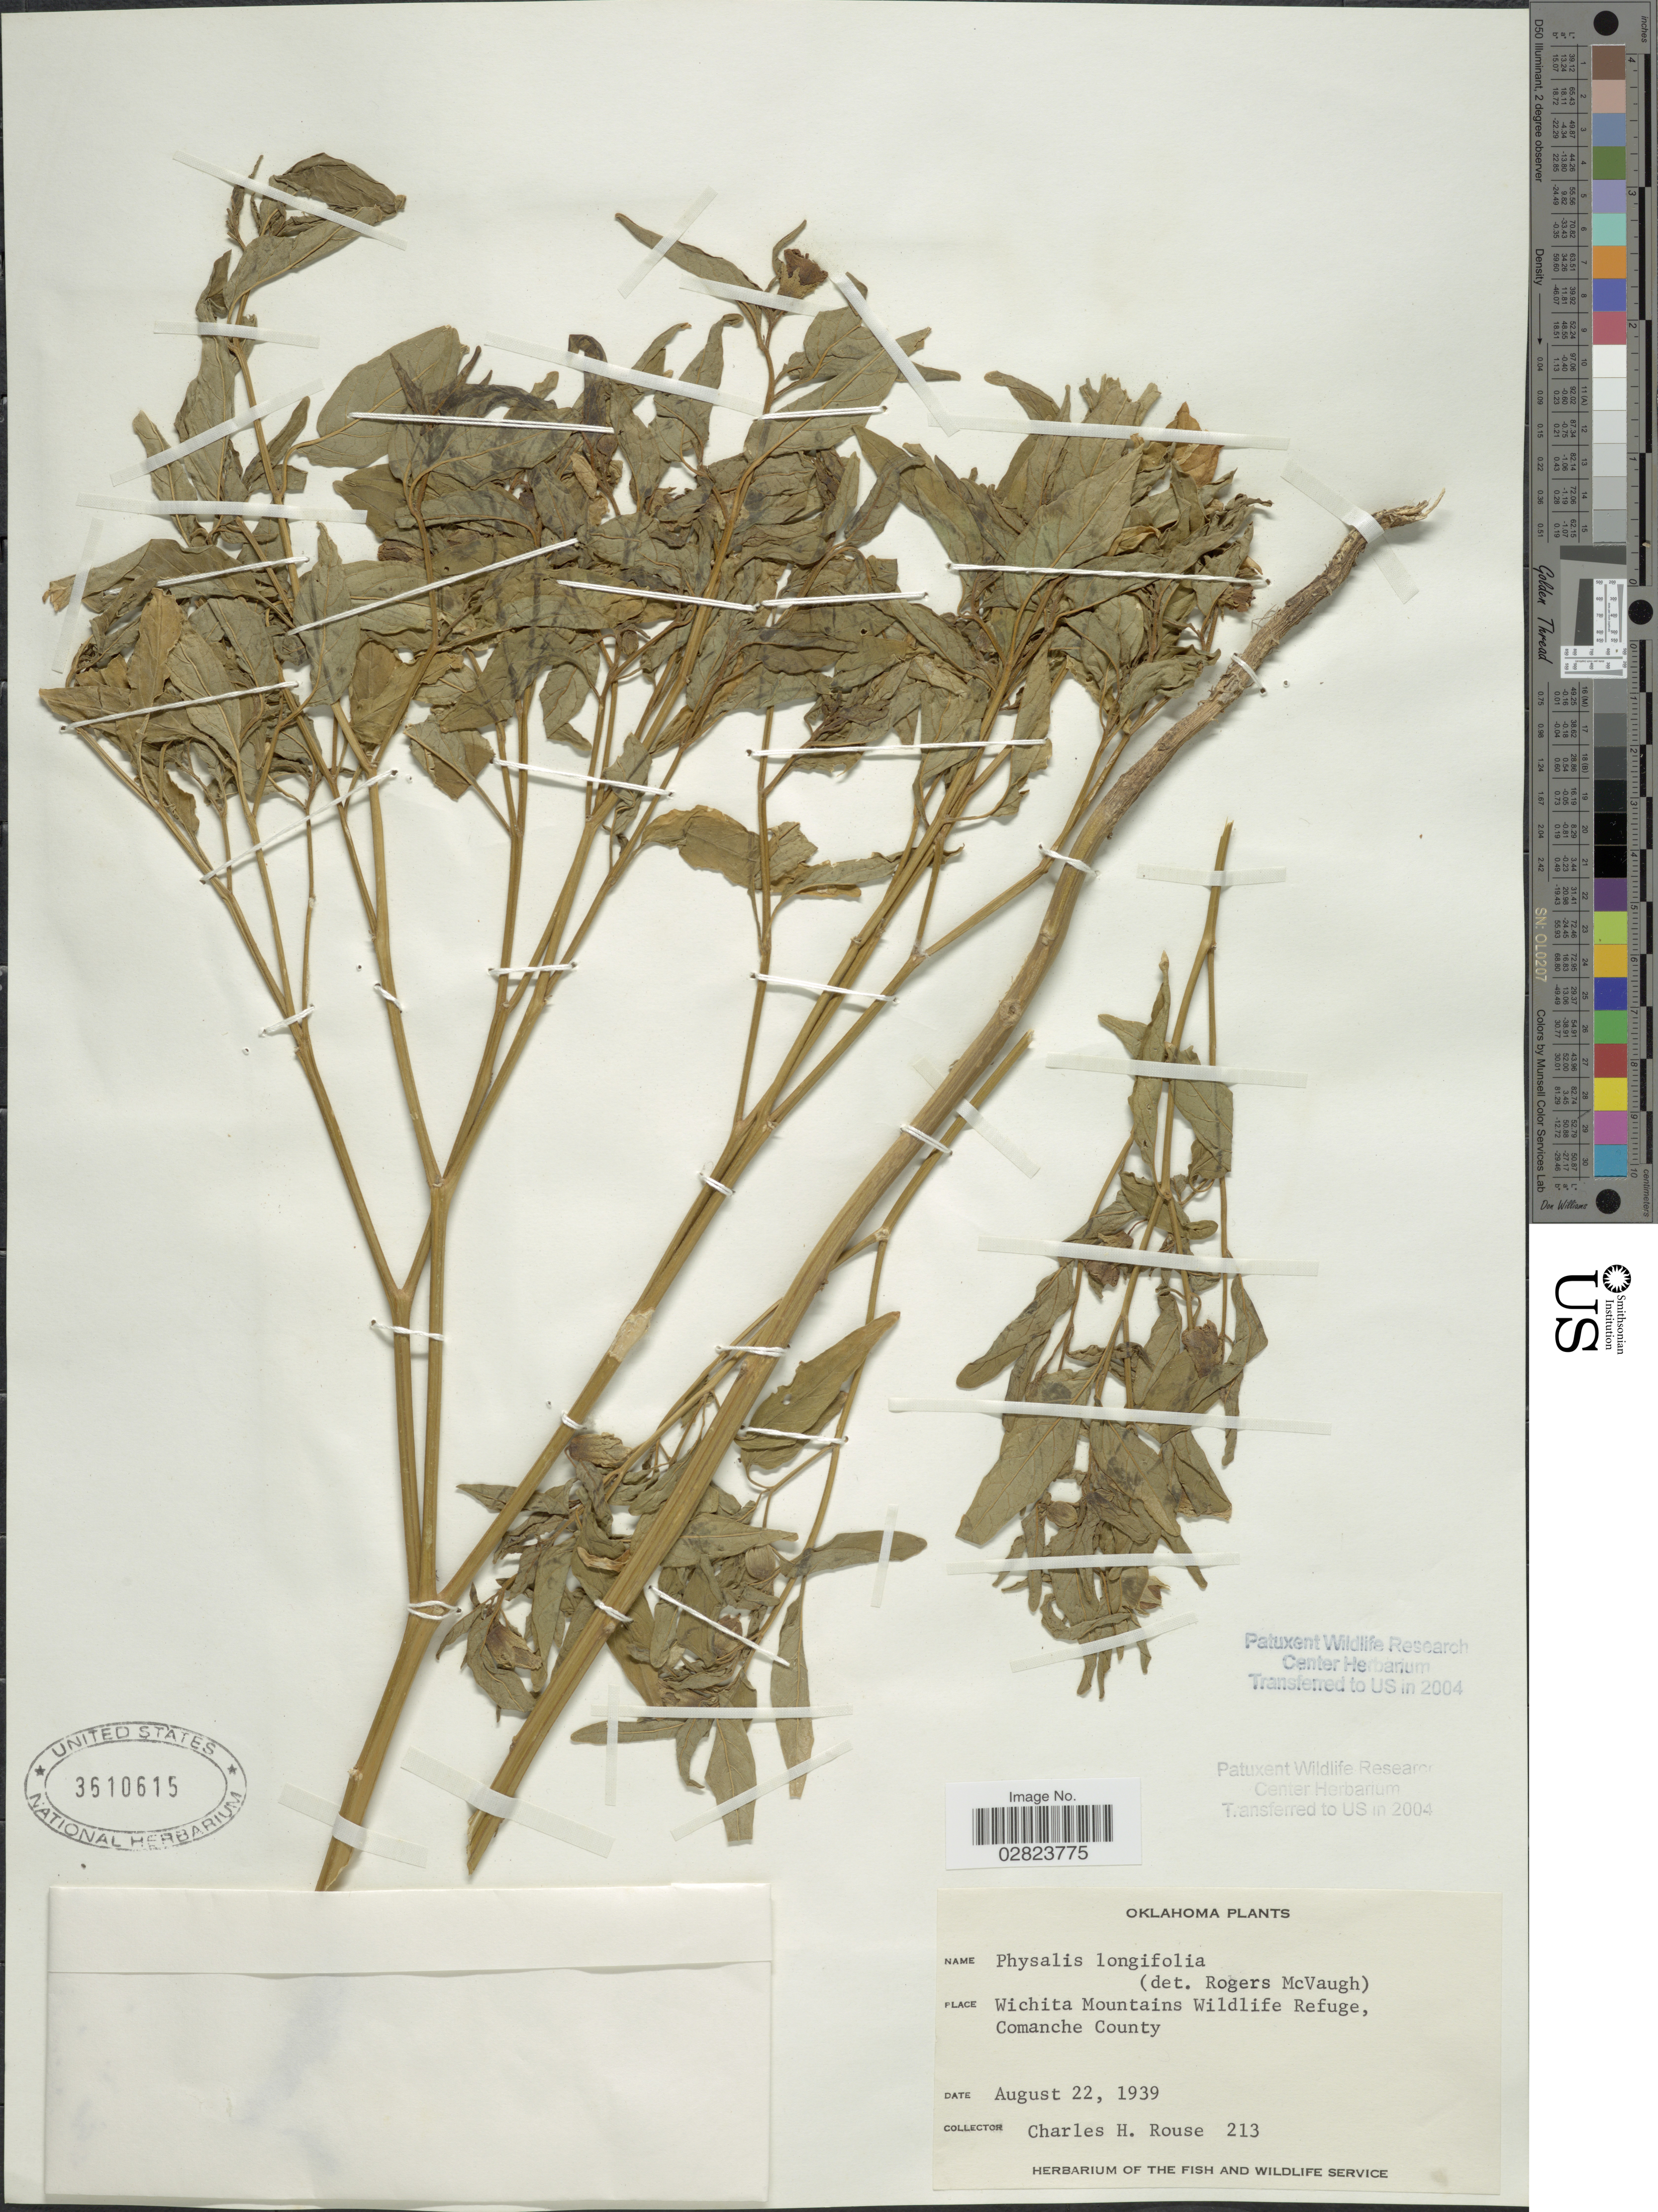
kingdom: Plantae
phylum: Tracheophyta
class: Magnoliopsida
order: Solanales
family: Solanaceae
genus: Physalis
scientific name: Physalis longifolia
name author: Nutt.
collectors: C. Rouse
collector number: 213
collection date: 1939-08-22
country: United States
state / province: Oklahoma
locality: Wichita Mountains Wildlife Refuge, Comanche County.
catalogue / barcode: US 3610615